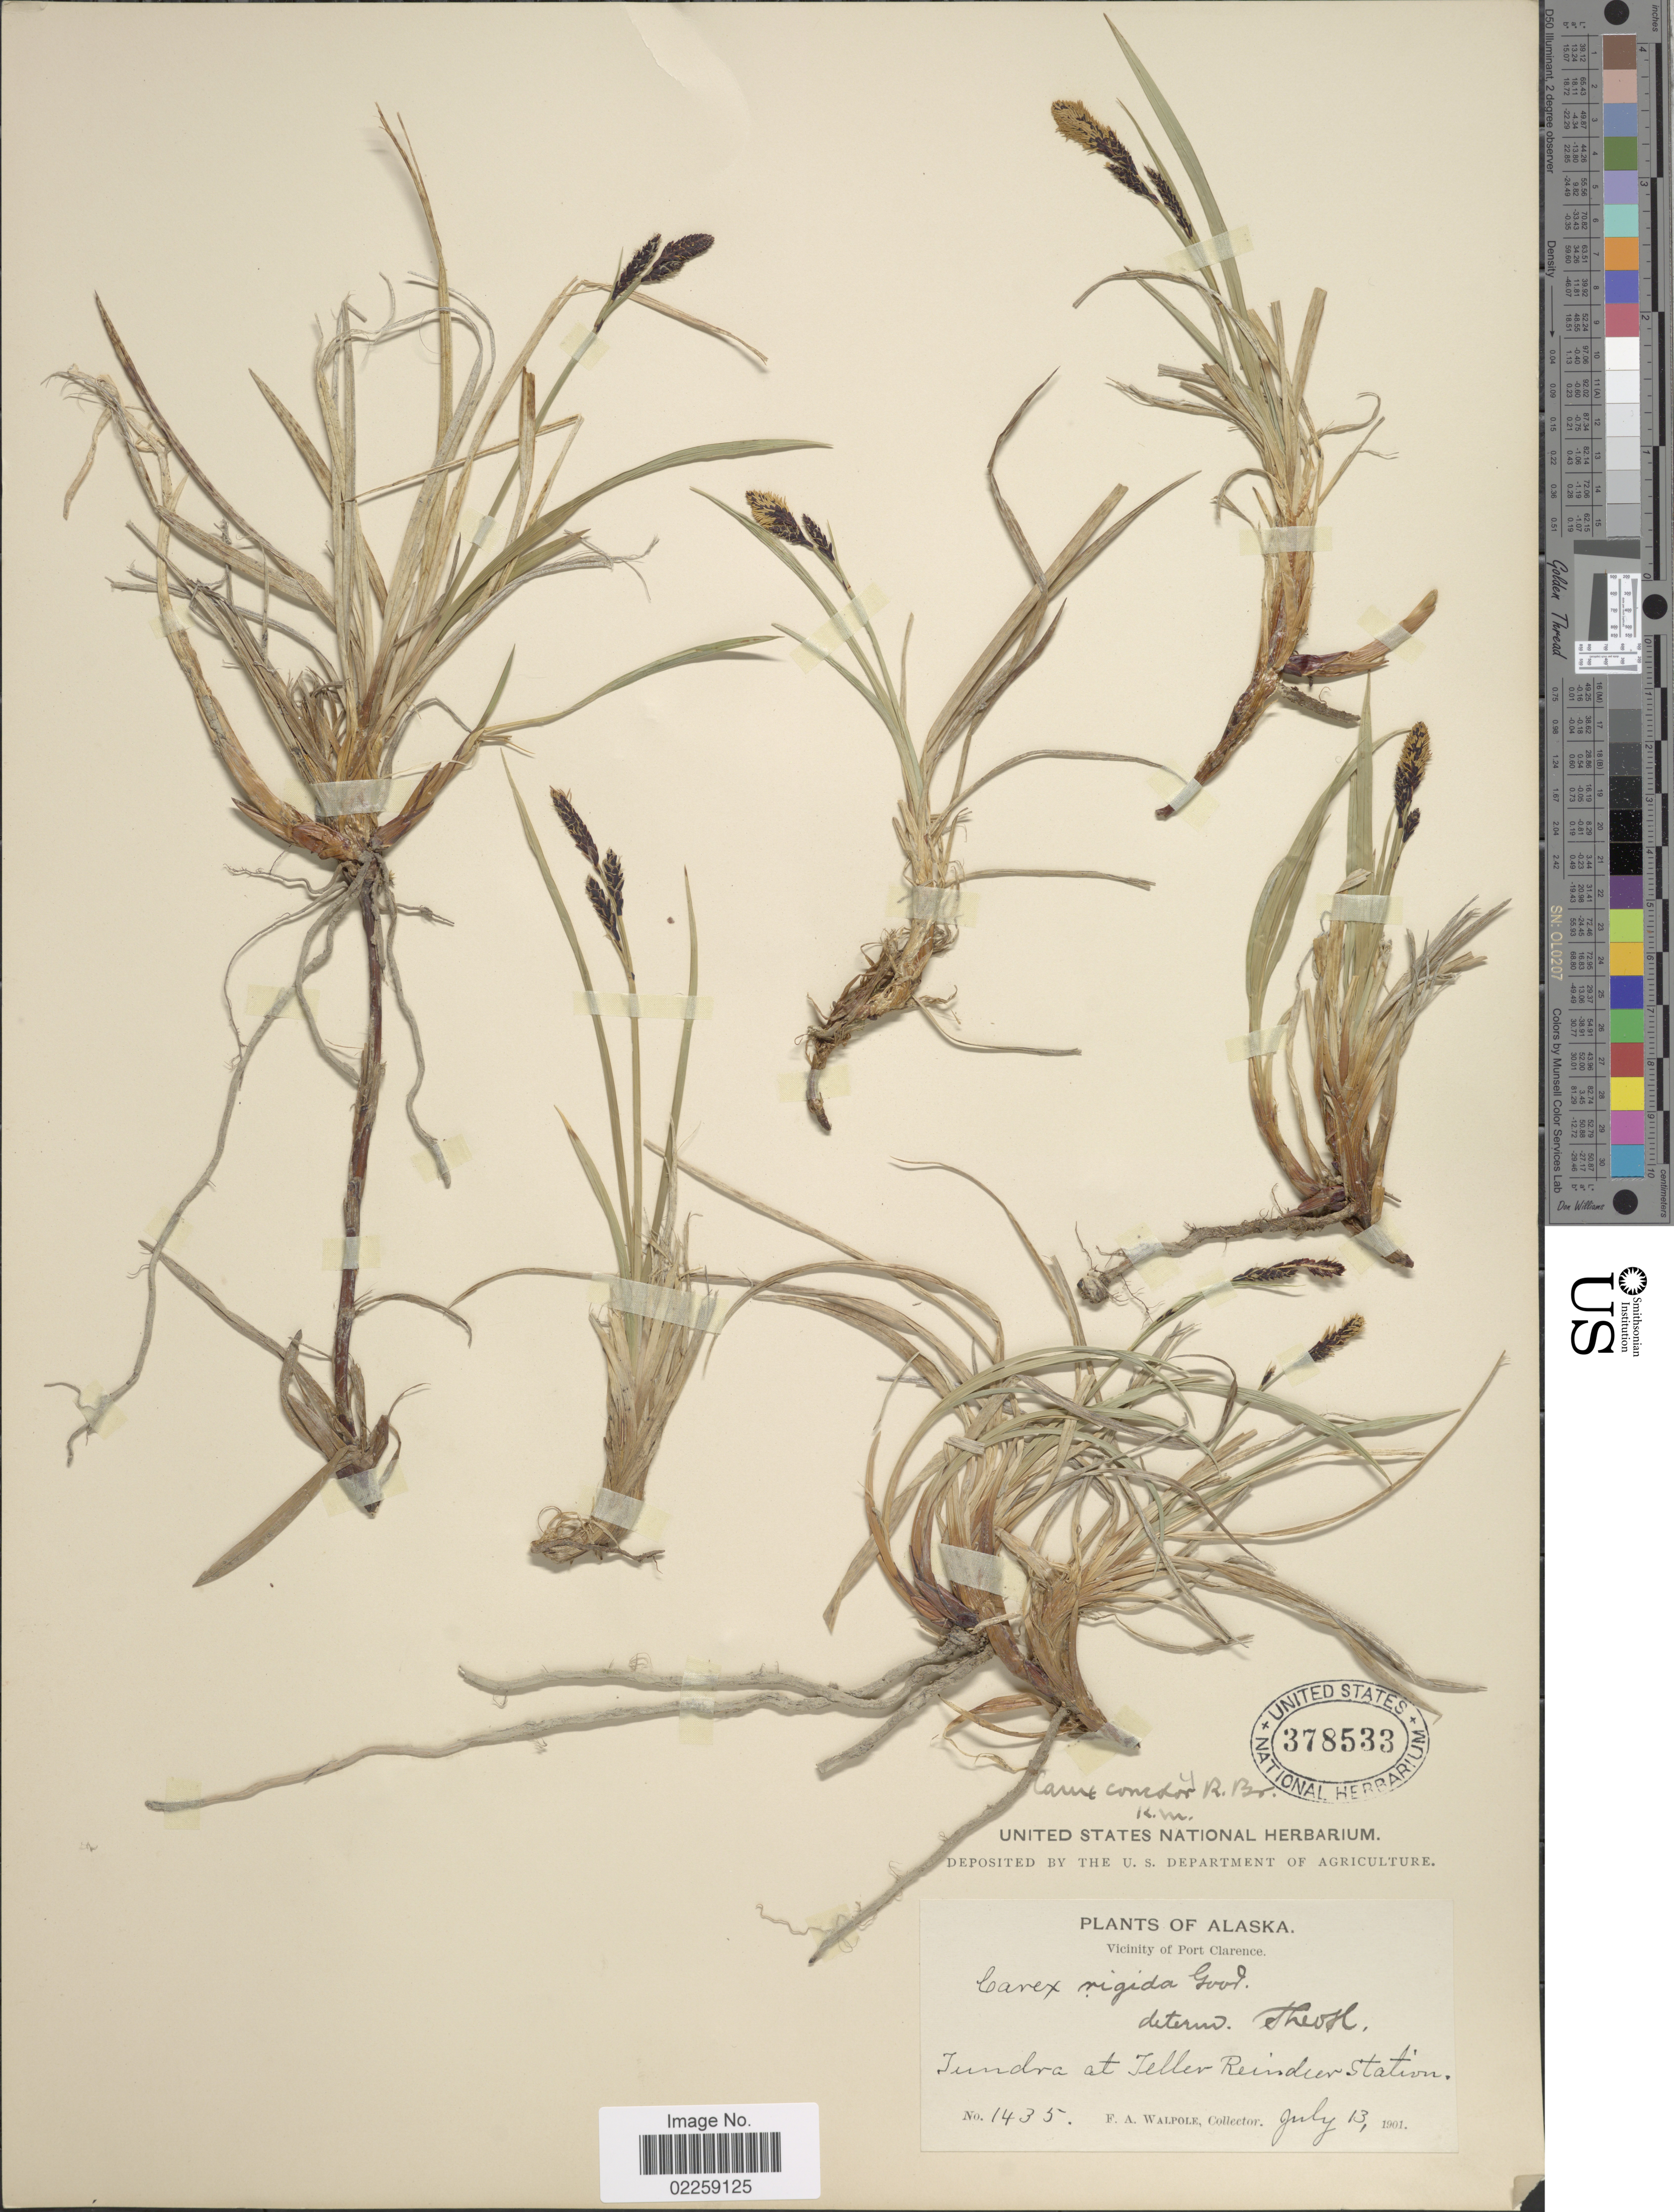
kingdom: Plantae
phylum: Tracheophyta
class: Liliopsida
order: Poales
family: Cyperaceae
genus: Carex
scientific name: Carex bigelowii subsp. lugens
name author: (Holm) T.V. Egorova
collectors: F. Walpole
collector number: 1435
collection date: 1901-07-13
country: United States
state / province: Alaska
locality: Vicinity of Port Clarence. Tundra at Teller Reindeer Station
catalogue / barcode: US 378533